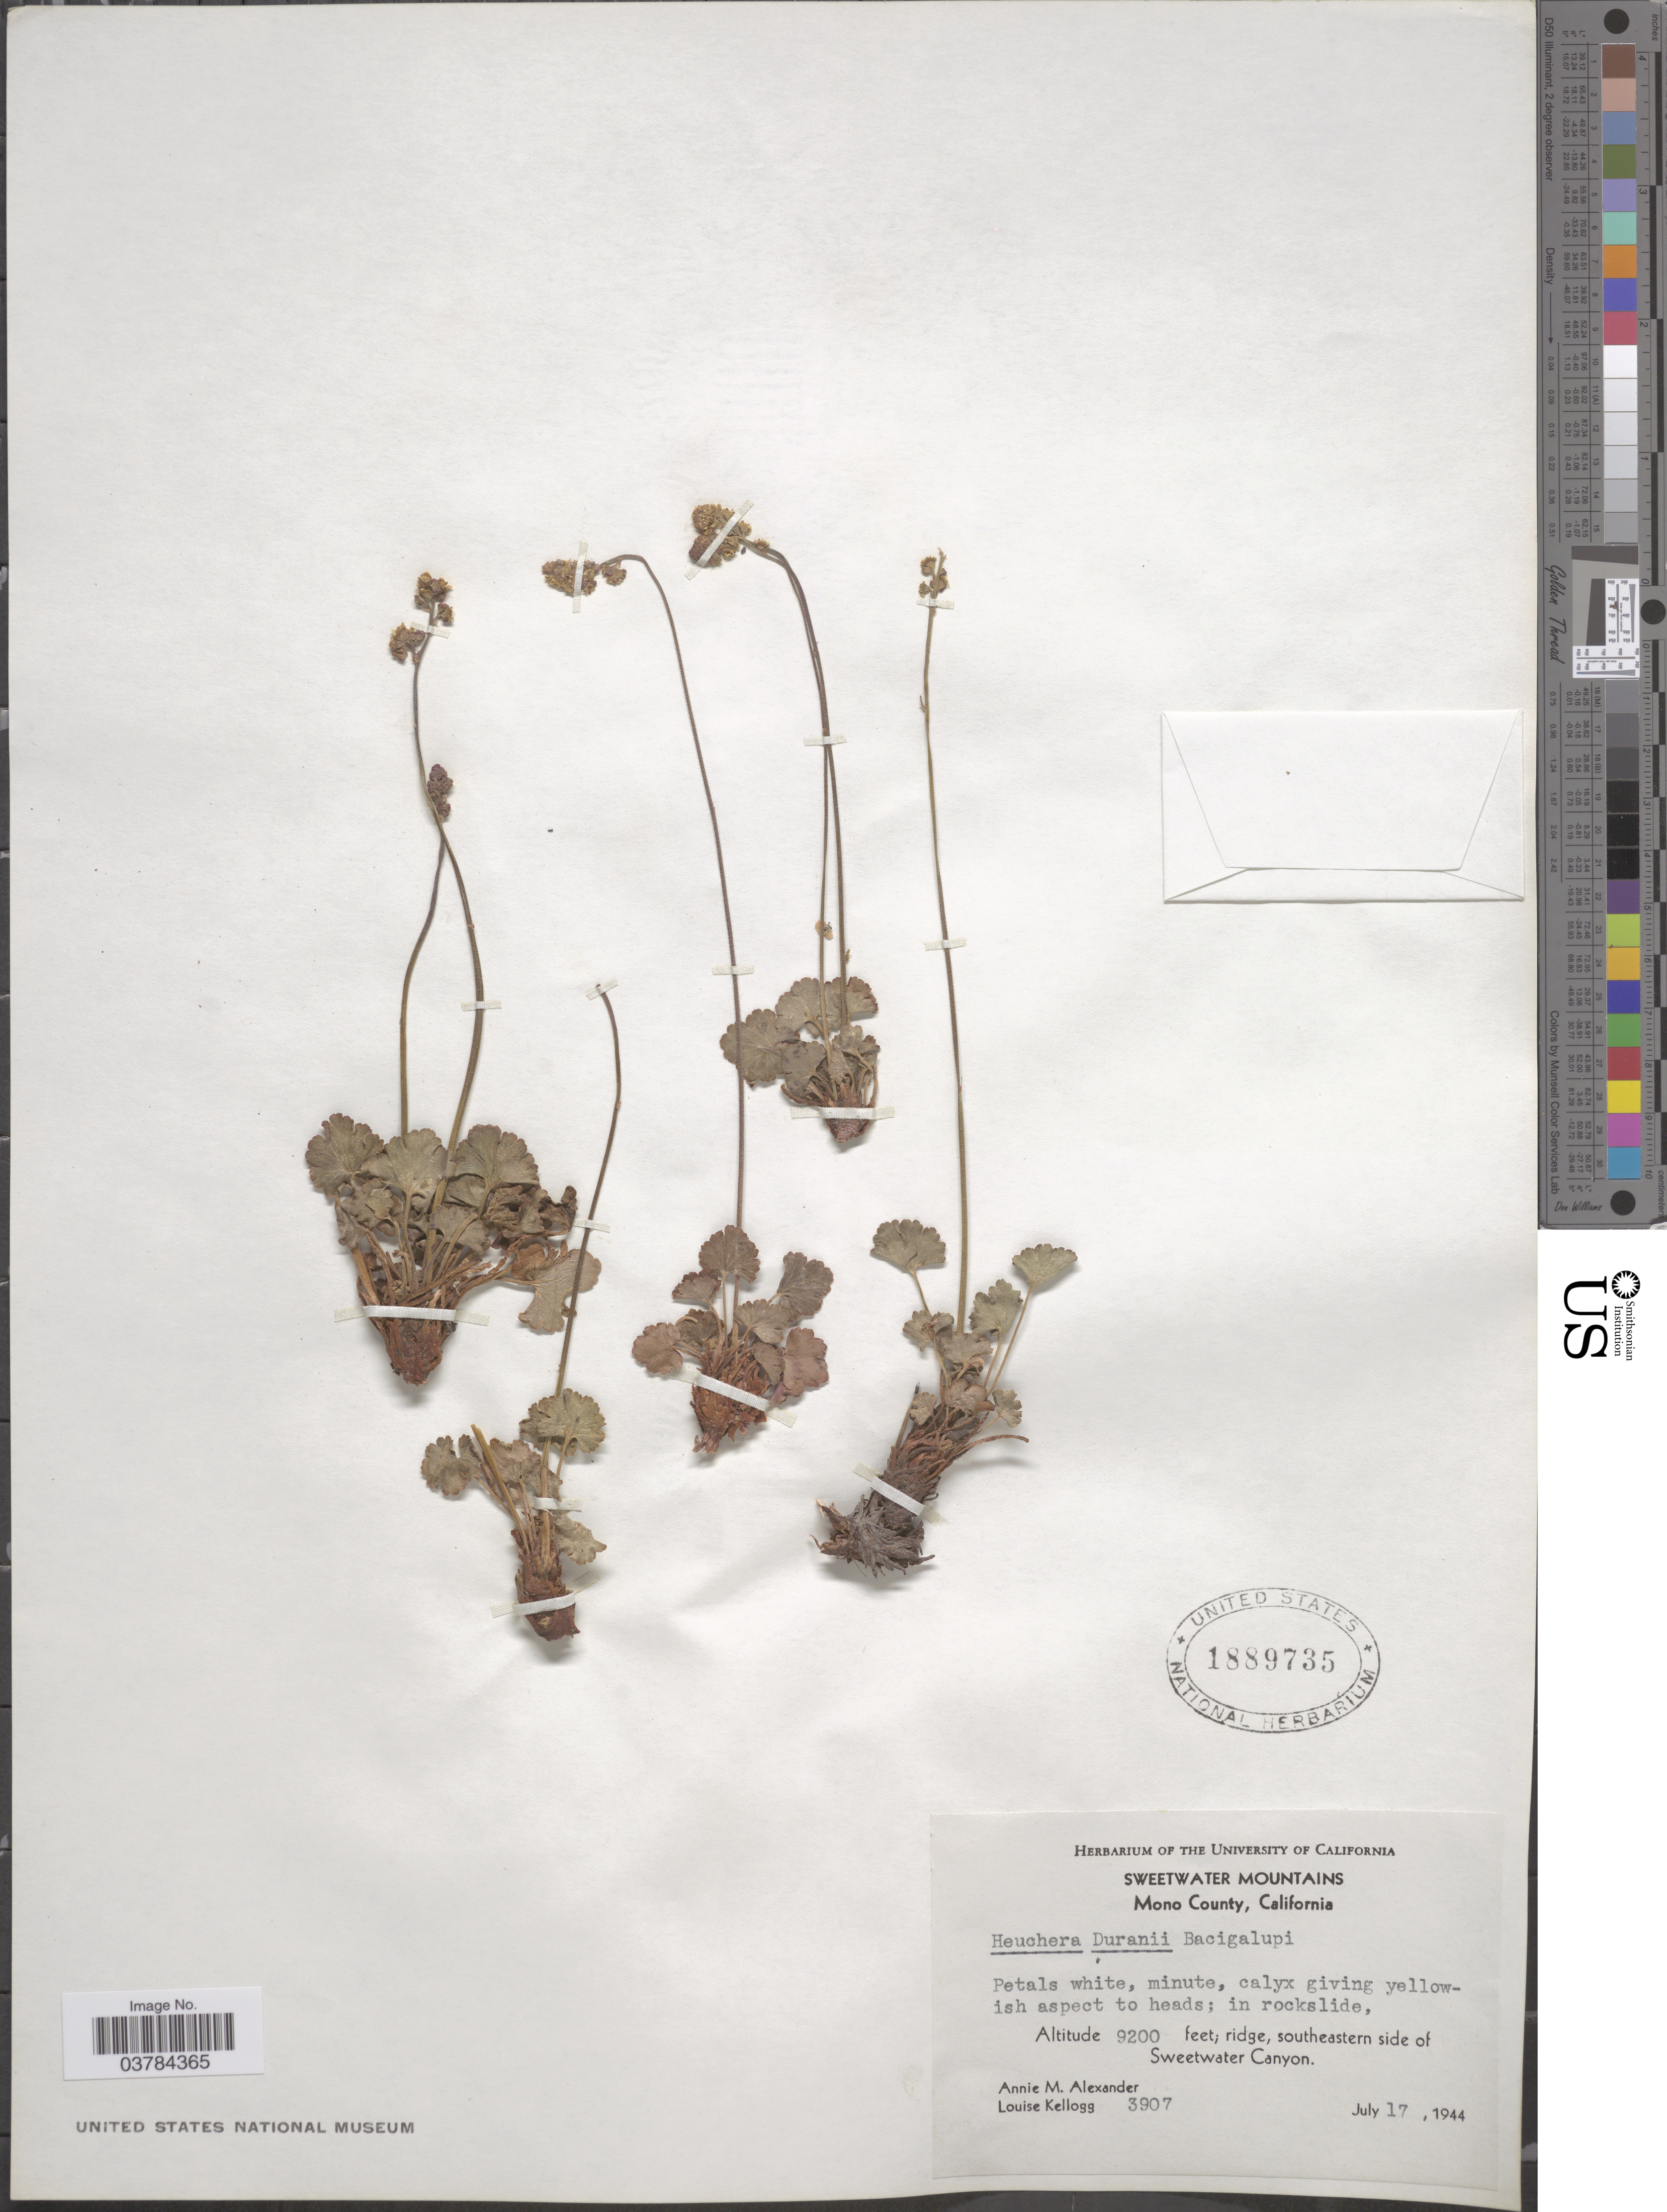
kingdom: Plantae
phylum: Tracheophyta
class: Magnoliopsida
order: Saxifragales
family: Saxifragaceae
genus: Heuchera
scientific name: Heuchera duranii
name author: Bacig.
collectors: A. M. Alexander & L. Kellogg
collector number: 3907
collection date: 1944-07-17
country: United States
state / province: California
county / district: Mono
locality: Sweetwater Mountains. Mono County. Ridge, southeastern side of Sweetwater Canyon.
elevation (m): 2804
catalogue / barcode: US 1889735